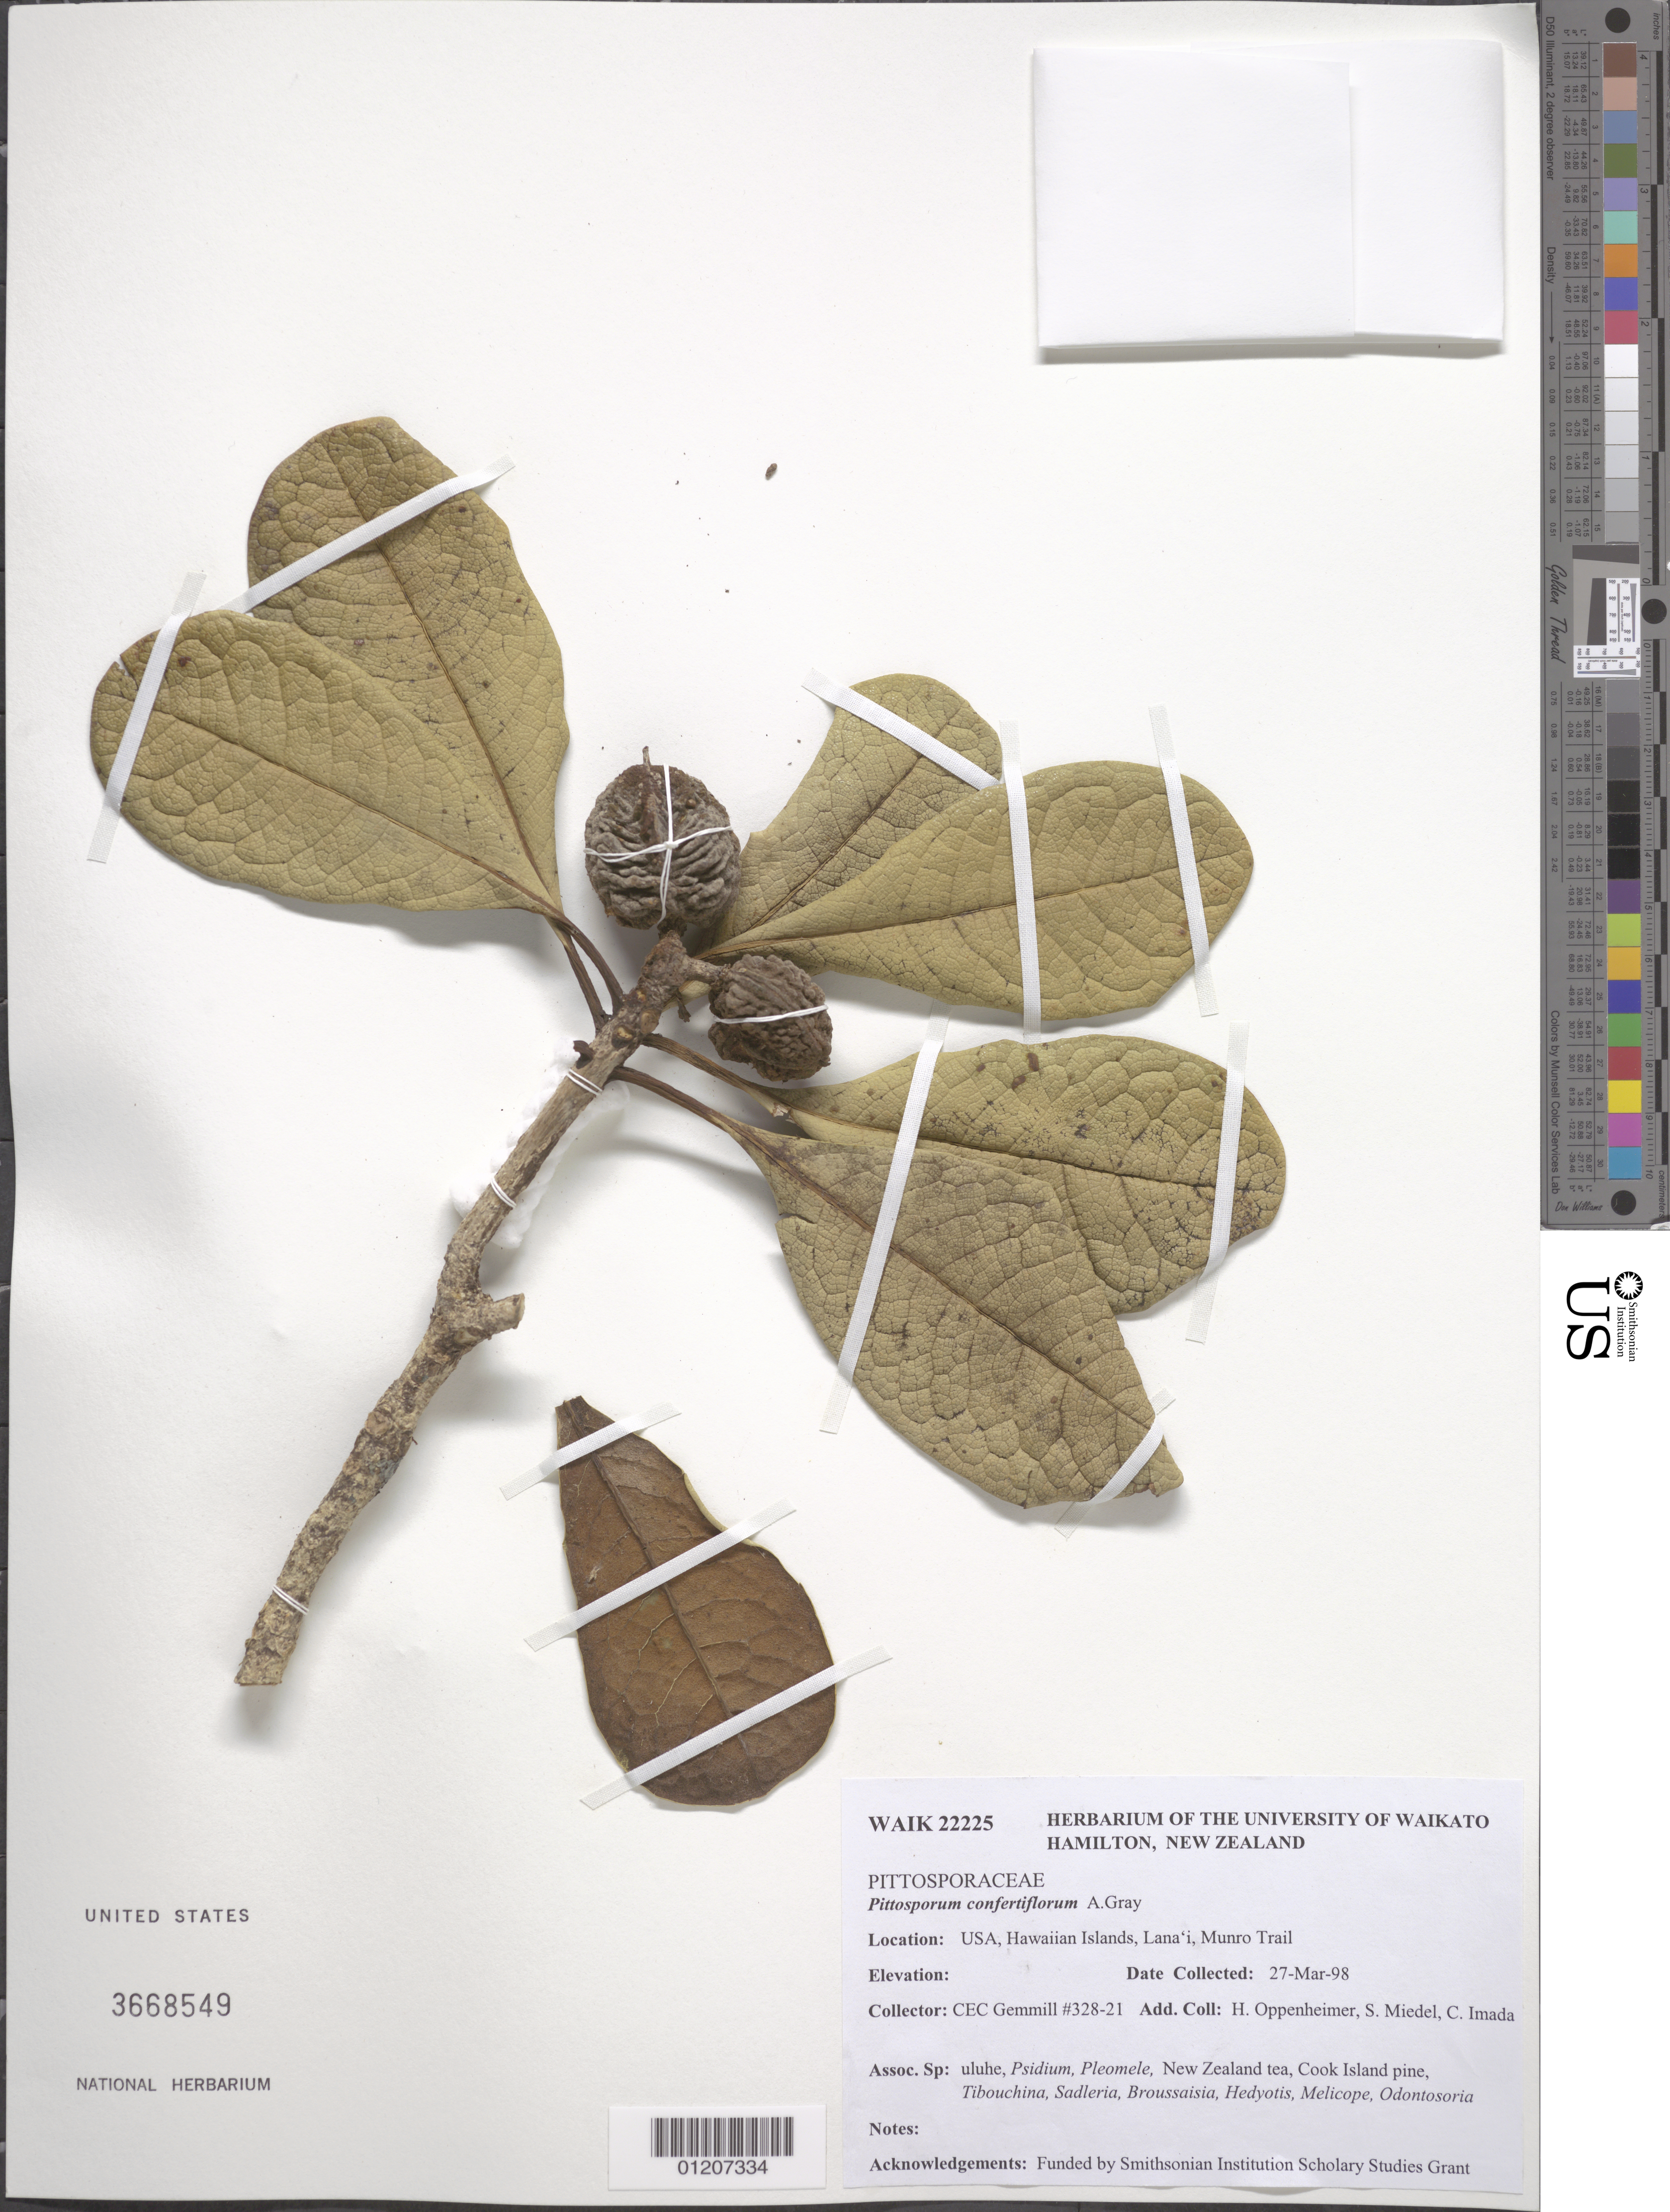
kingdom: Plantae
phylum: Tracheophyta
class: Magnoliopsida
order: Apiales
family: Pittosporaceae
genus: Pittosporum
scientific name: Pittosporum confertiflorum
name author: A. Gray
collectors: C. Gemmill, H. L. Oppenheimer, S. Meidel & C. Imada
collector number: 328-21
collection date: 1998-03-27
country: United States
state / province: Hawaii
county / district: Maui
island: Lana'i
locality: Munro Trail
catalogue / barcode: US 3668549